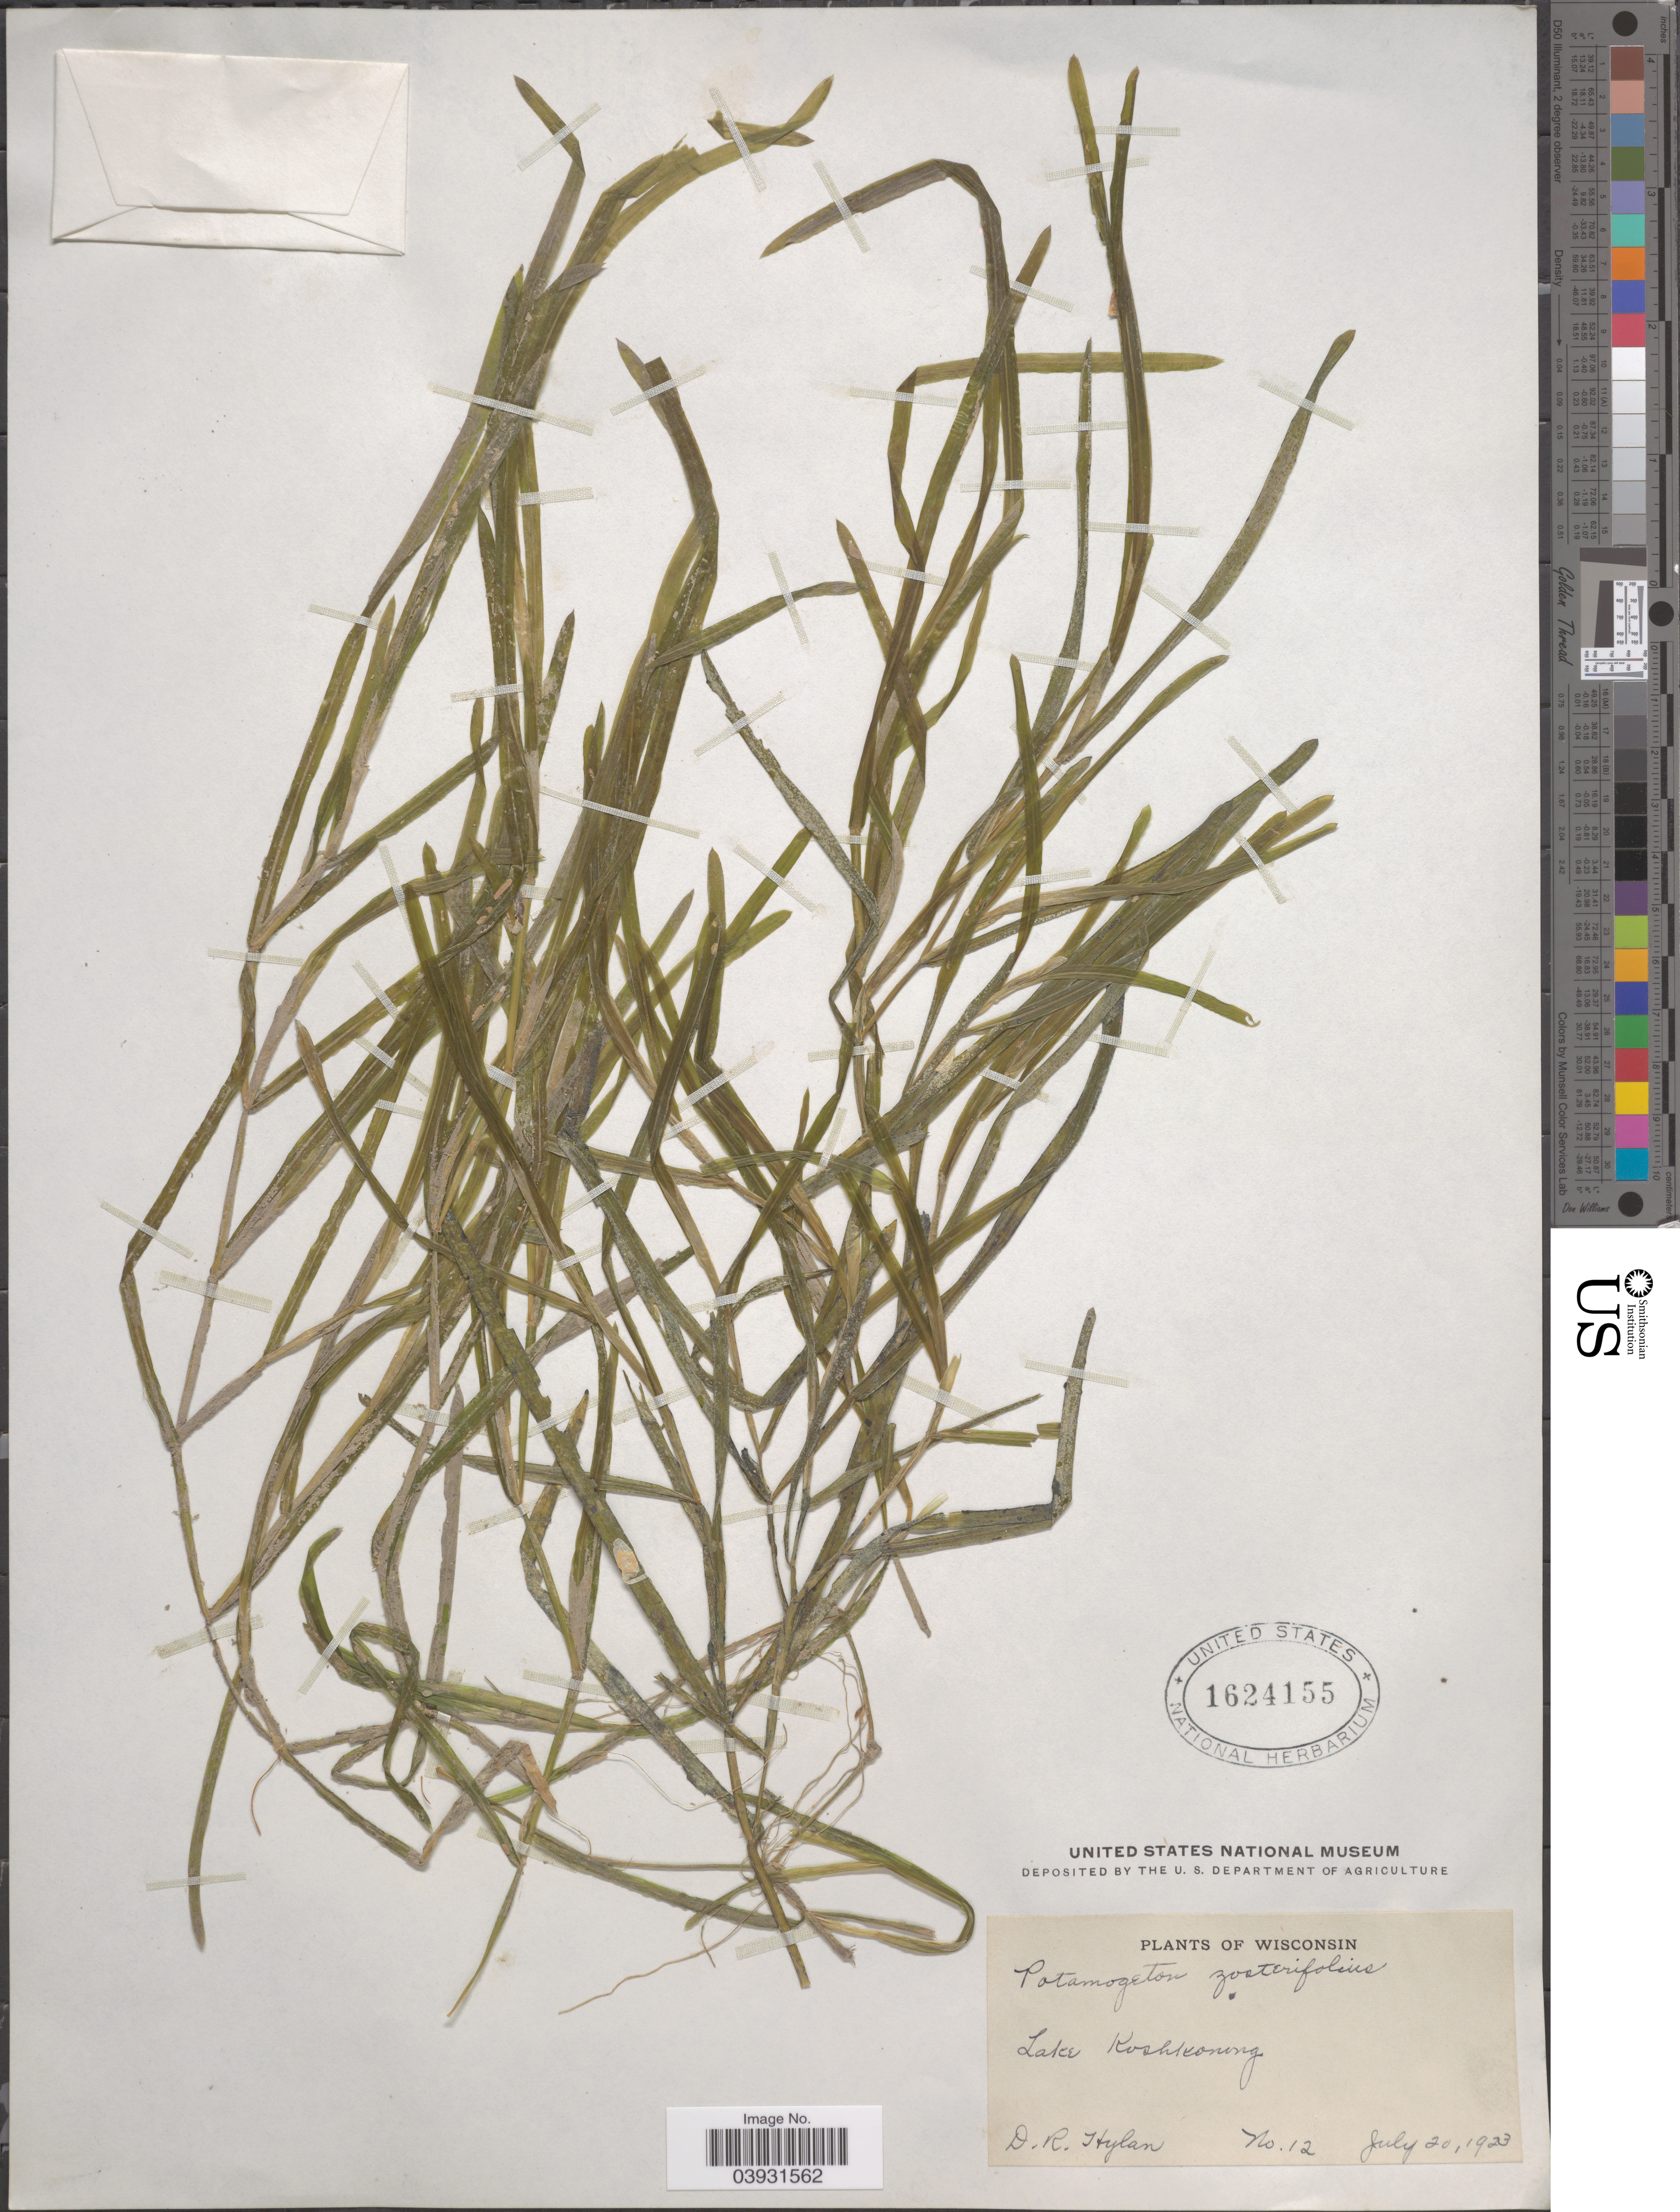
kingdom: Plantae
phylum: Tracheophyta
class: Liliopsida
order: Alismatales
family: Potamogetonaceae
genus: Potamogeton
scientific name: Potamogeton zosterifolius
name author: Schumach.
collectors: D. Hylan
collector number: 12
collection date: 1923-07-20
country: United States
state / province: Wisconsin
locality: Lake Koshkonong.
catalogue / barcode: US 1624155